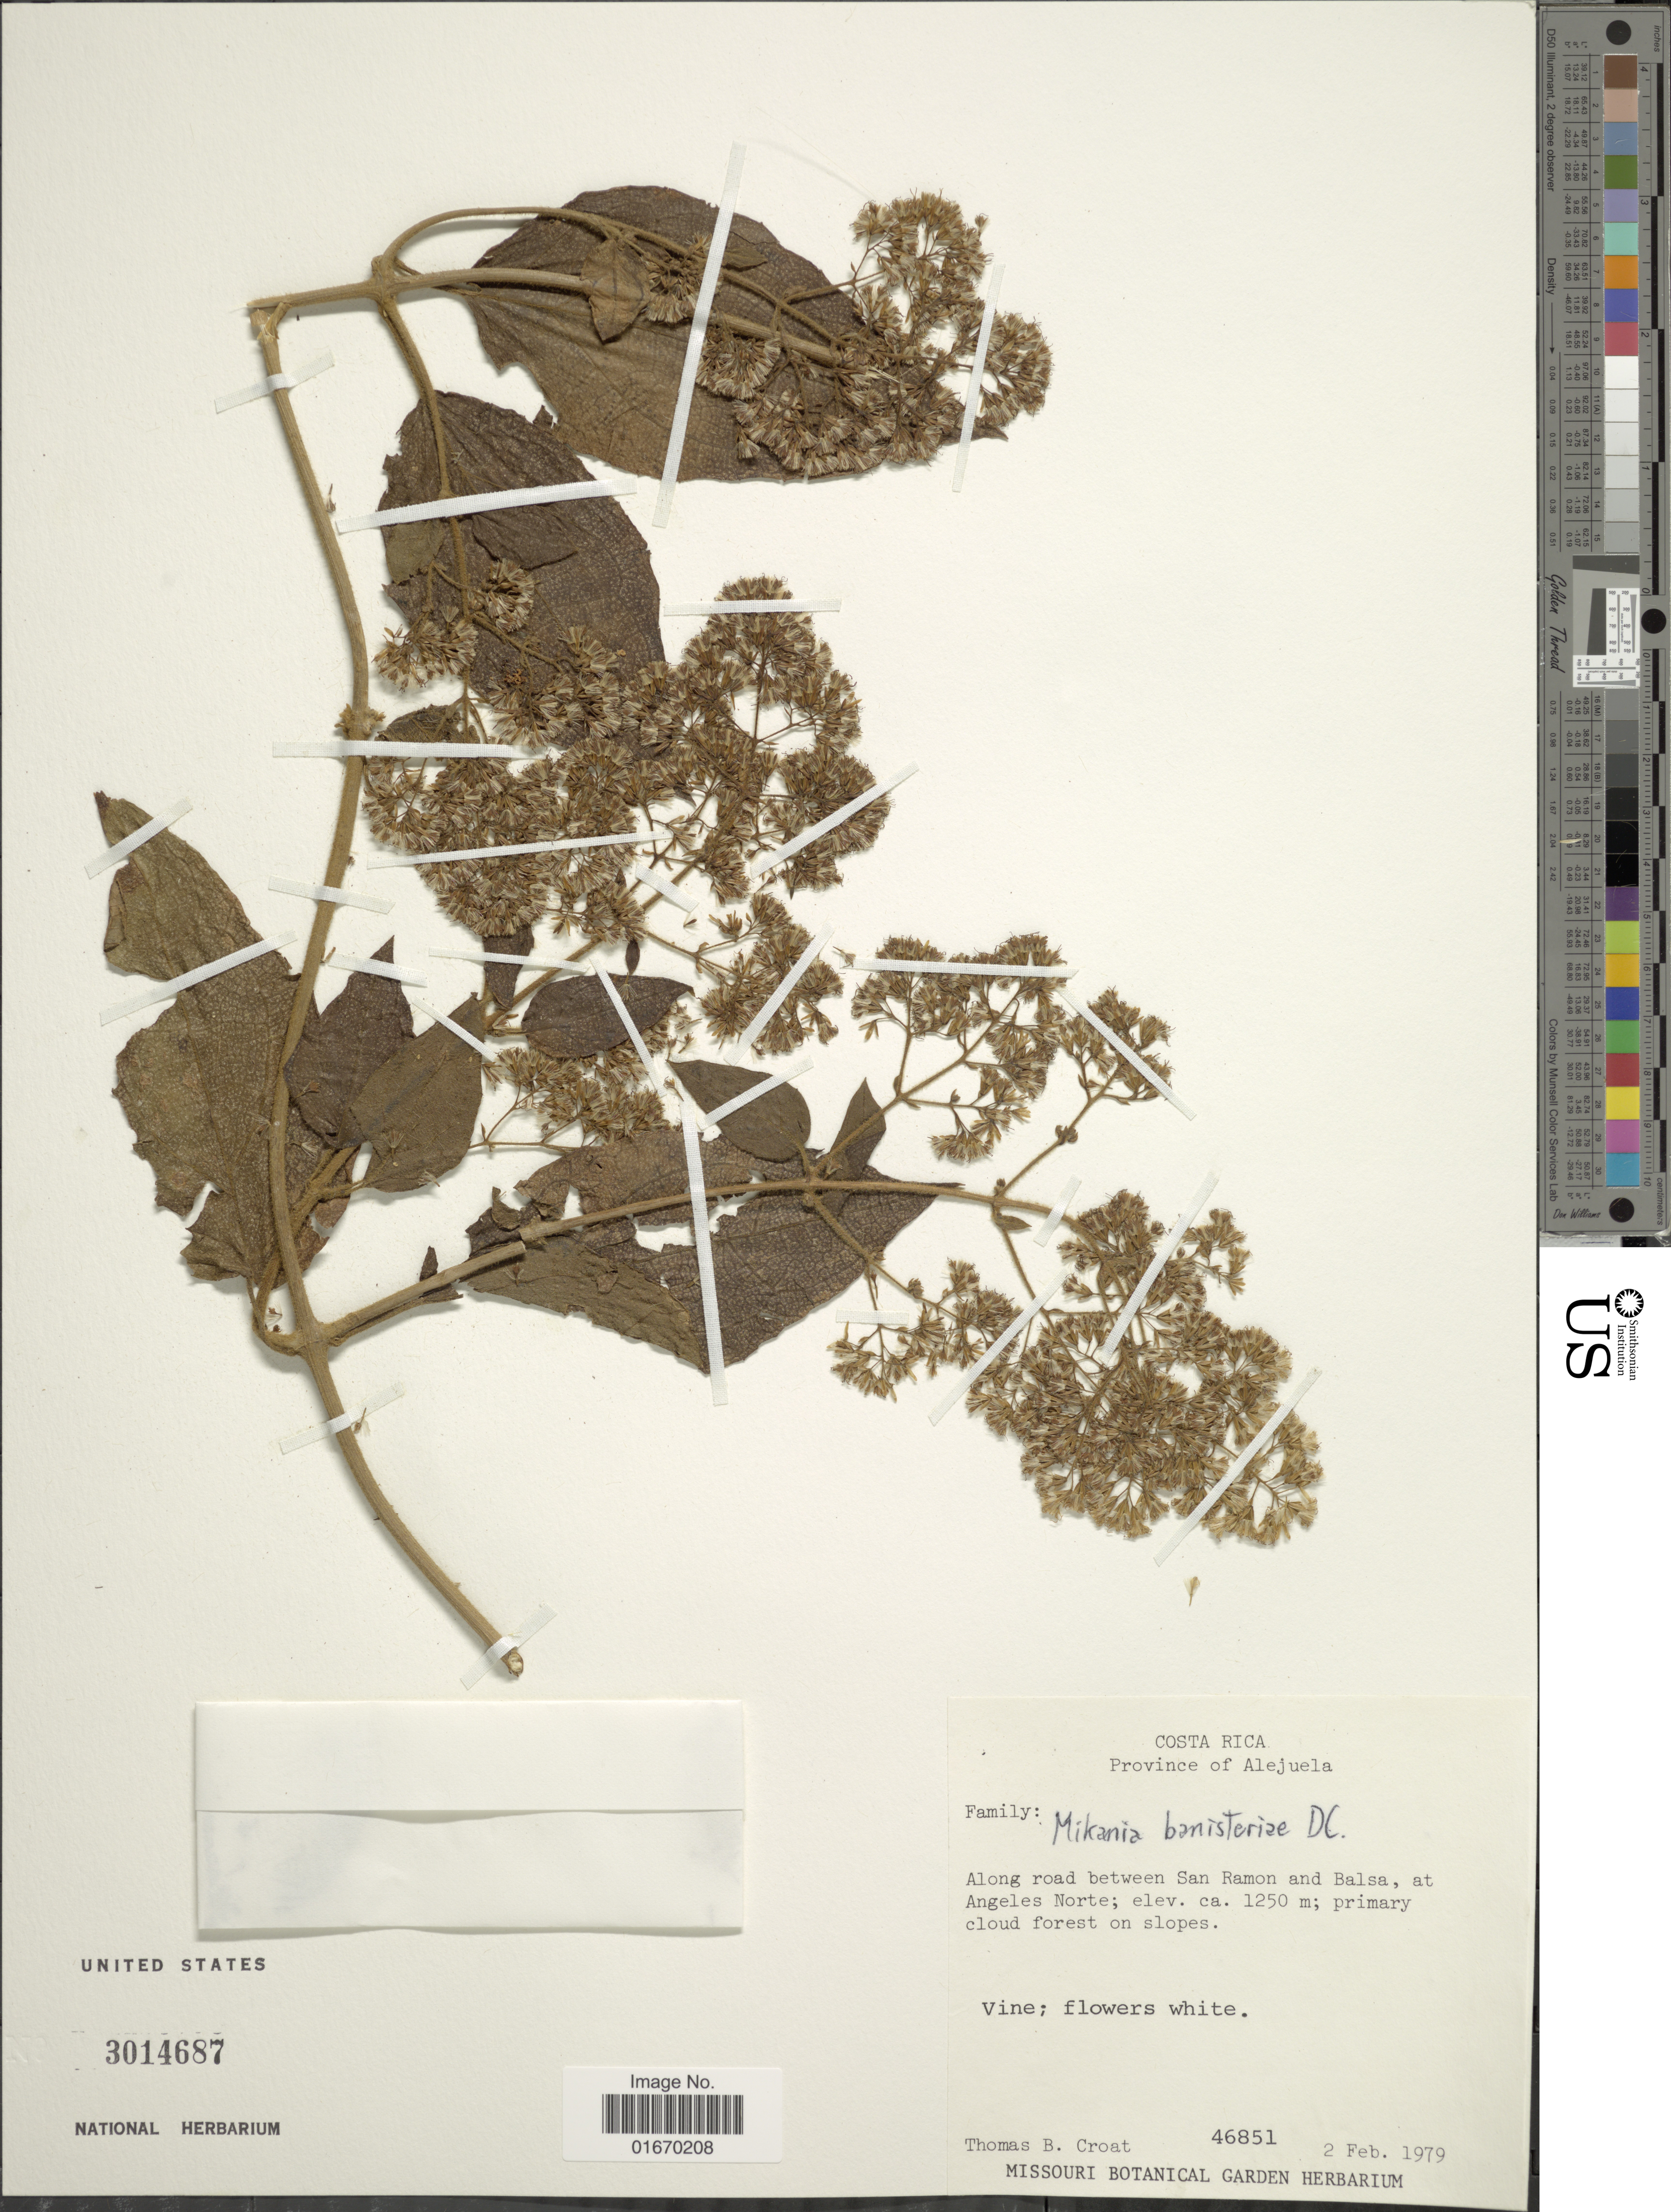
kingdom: Plantae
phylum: Tracheophyta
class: Magnoliopsida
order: Asterales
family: Asteraceae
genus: Mikania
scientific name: Mikania banisteriae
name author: DC.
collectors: T. B. Croat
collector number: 46851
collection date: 1979-02-02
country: Costa Rica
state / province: Alajuela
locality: Along road between San Ramon and Balsa, at Angeles Norte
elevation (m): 1250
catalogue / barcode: US 3014687